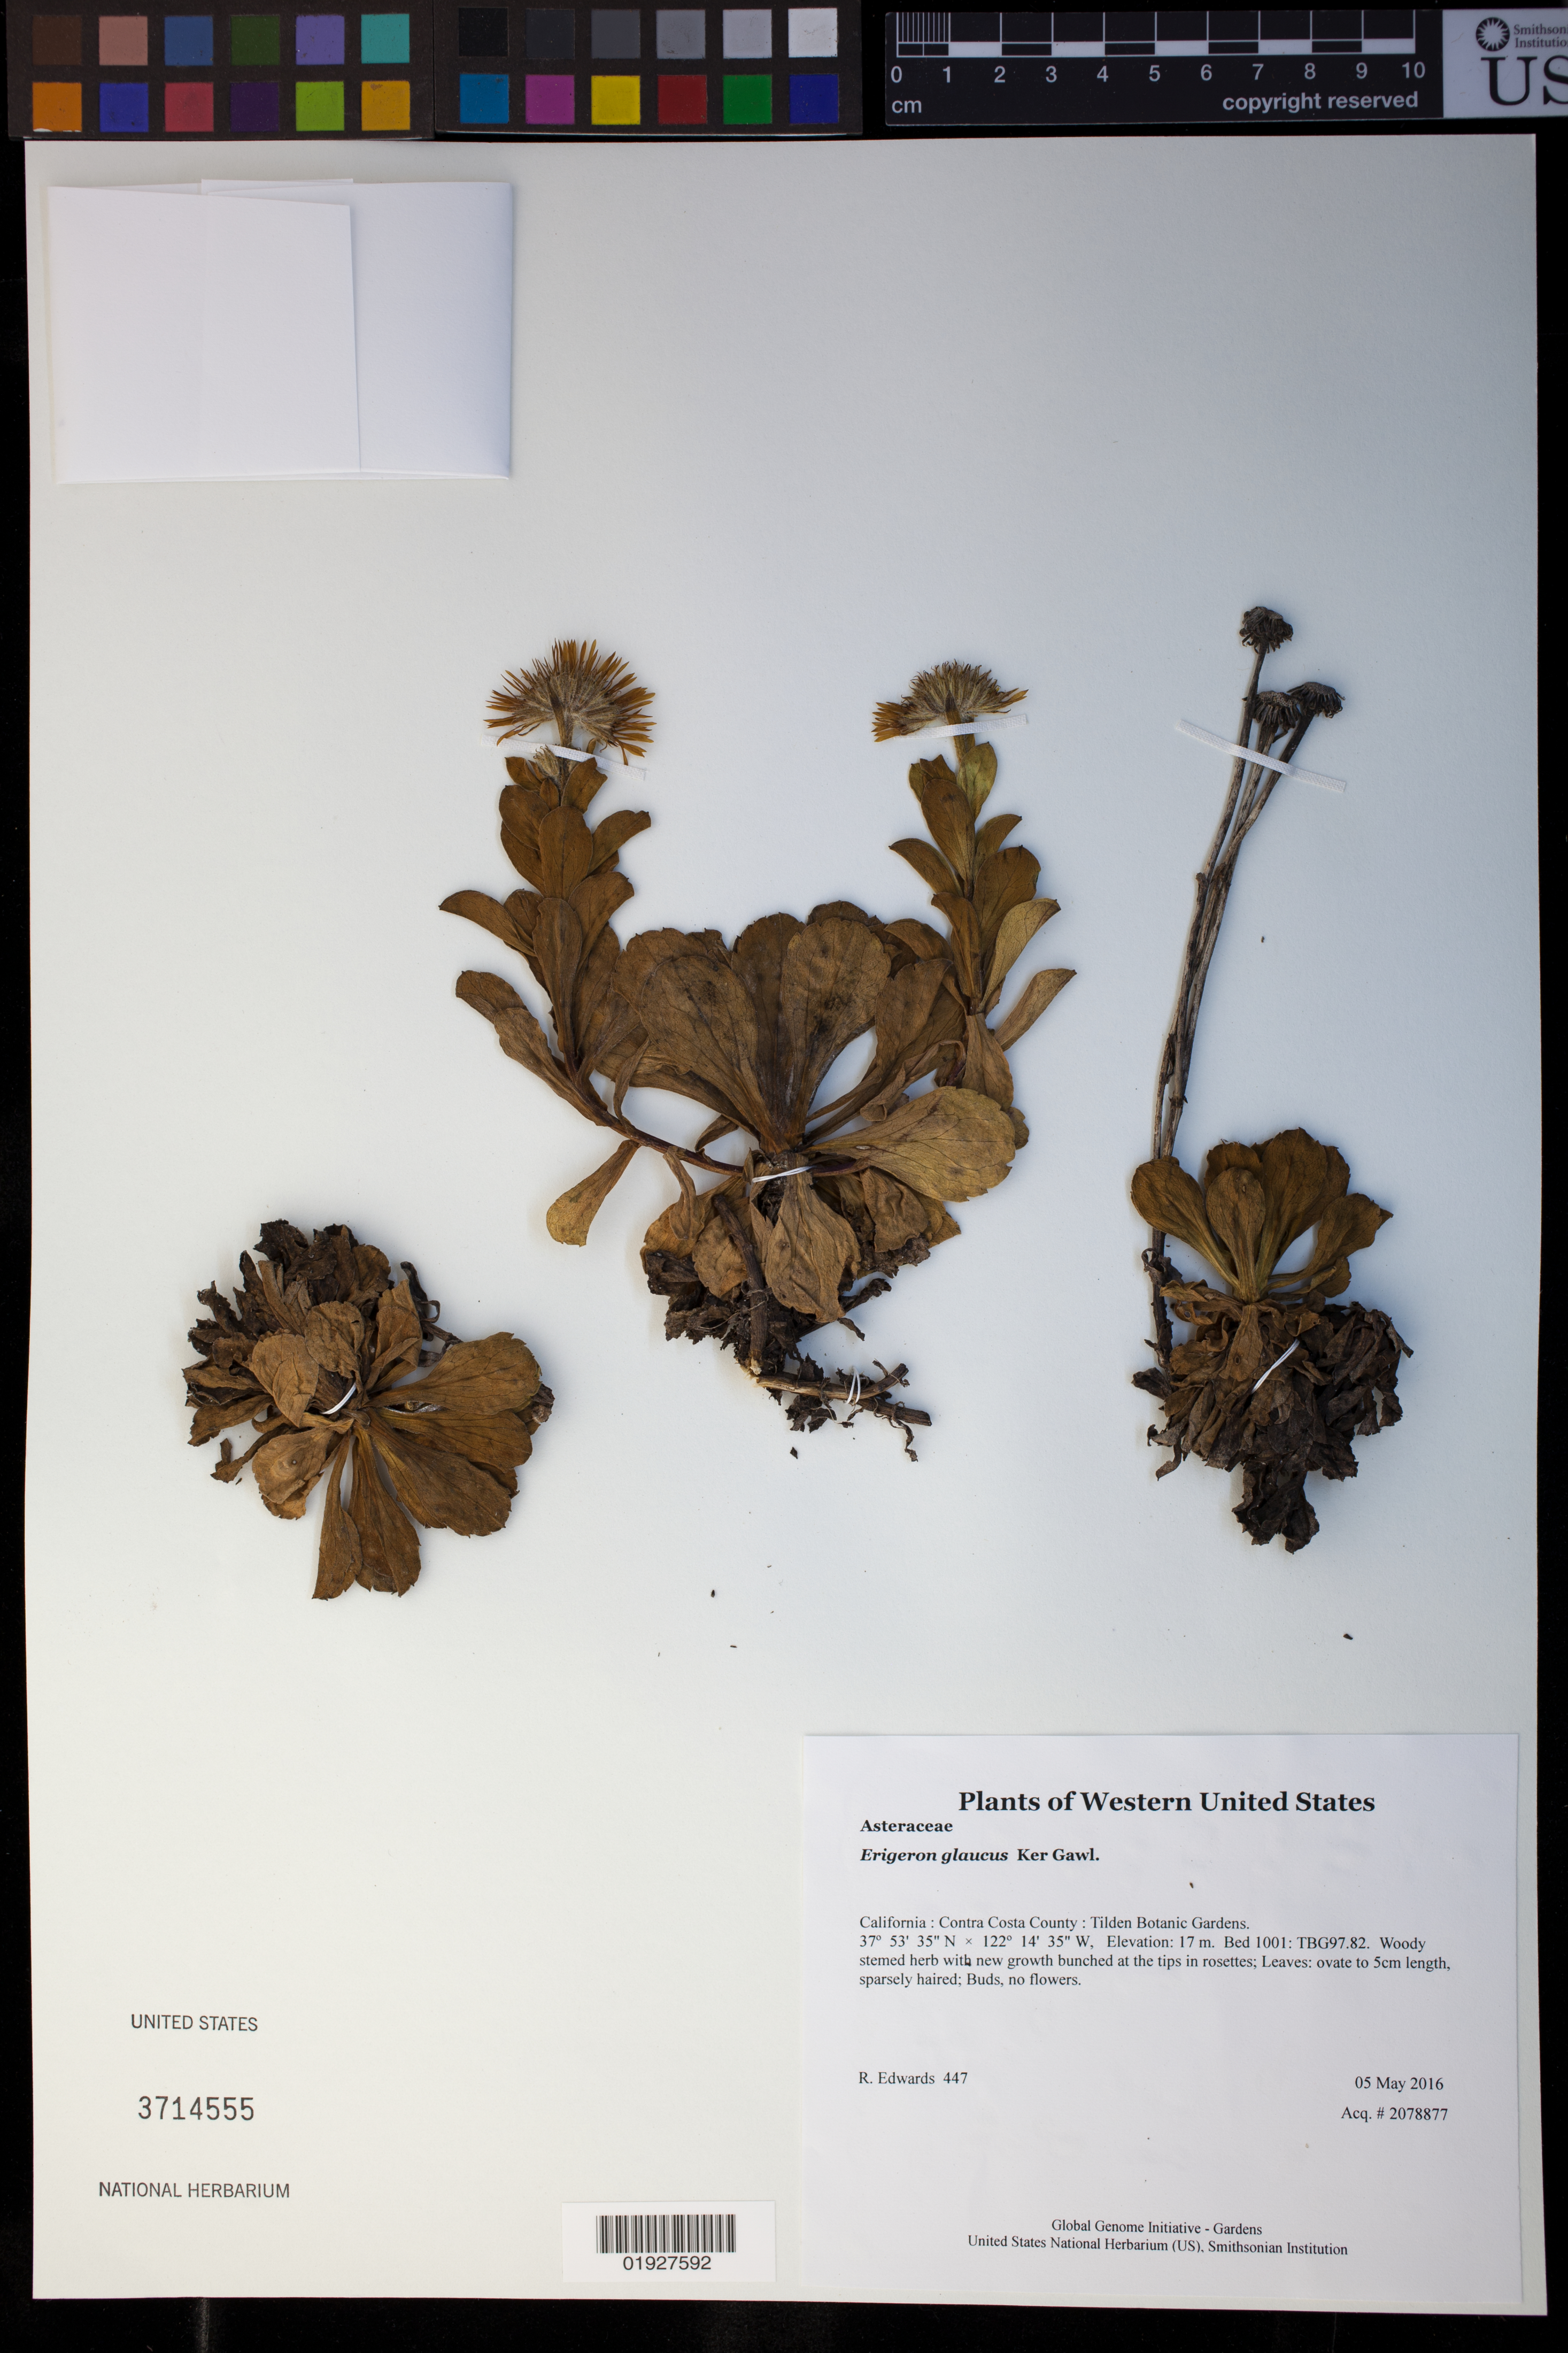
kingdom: Plantae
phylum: Tracheophyta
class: Magnoliopsida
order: Asterales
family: Asteraceae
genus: Erigeron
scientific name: Erigeron glaucus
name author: Ker Gawl.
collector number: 447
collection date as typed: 5 May 2016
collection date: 2016-05-05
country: United States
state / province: California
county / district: Contra Costa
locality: Tilden Botanic Gardens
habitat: Bed 1001: TBG97.82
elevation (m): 17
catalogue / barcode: US 3714555